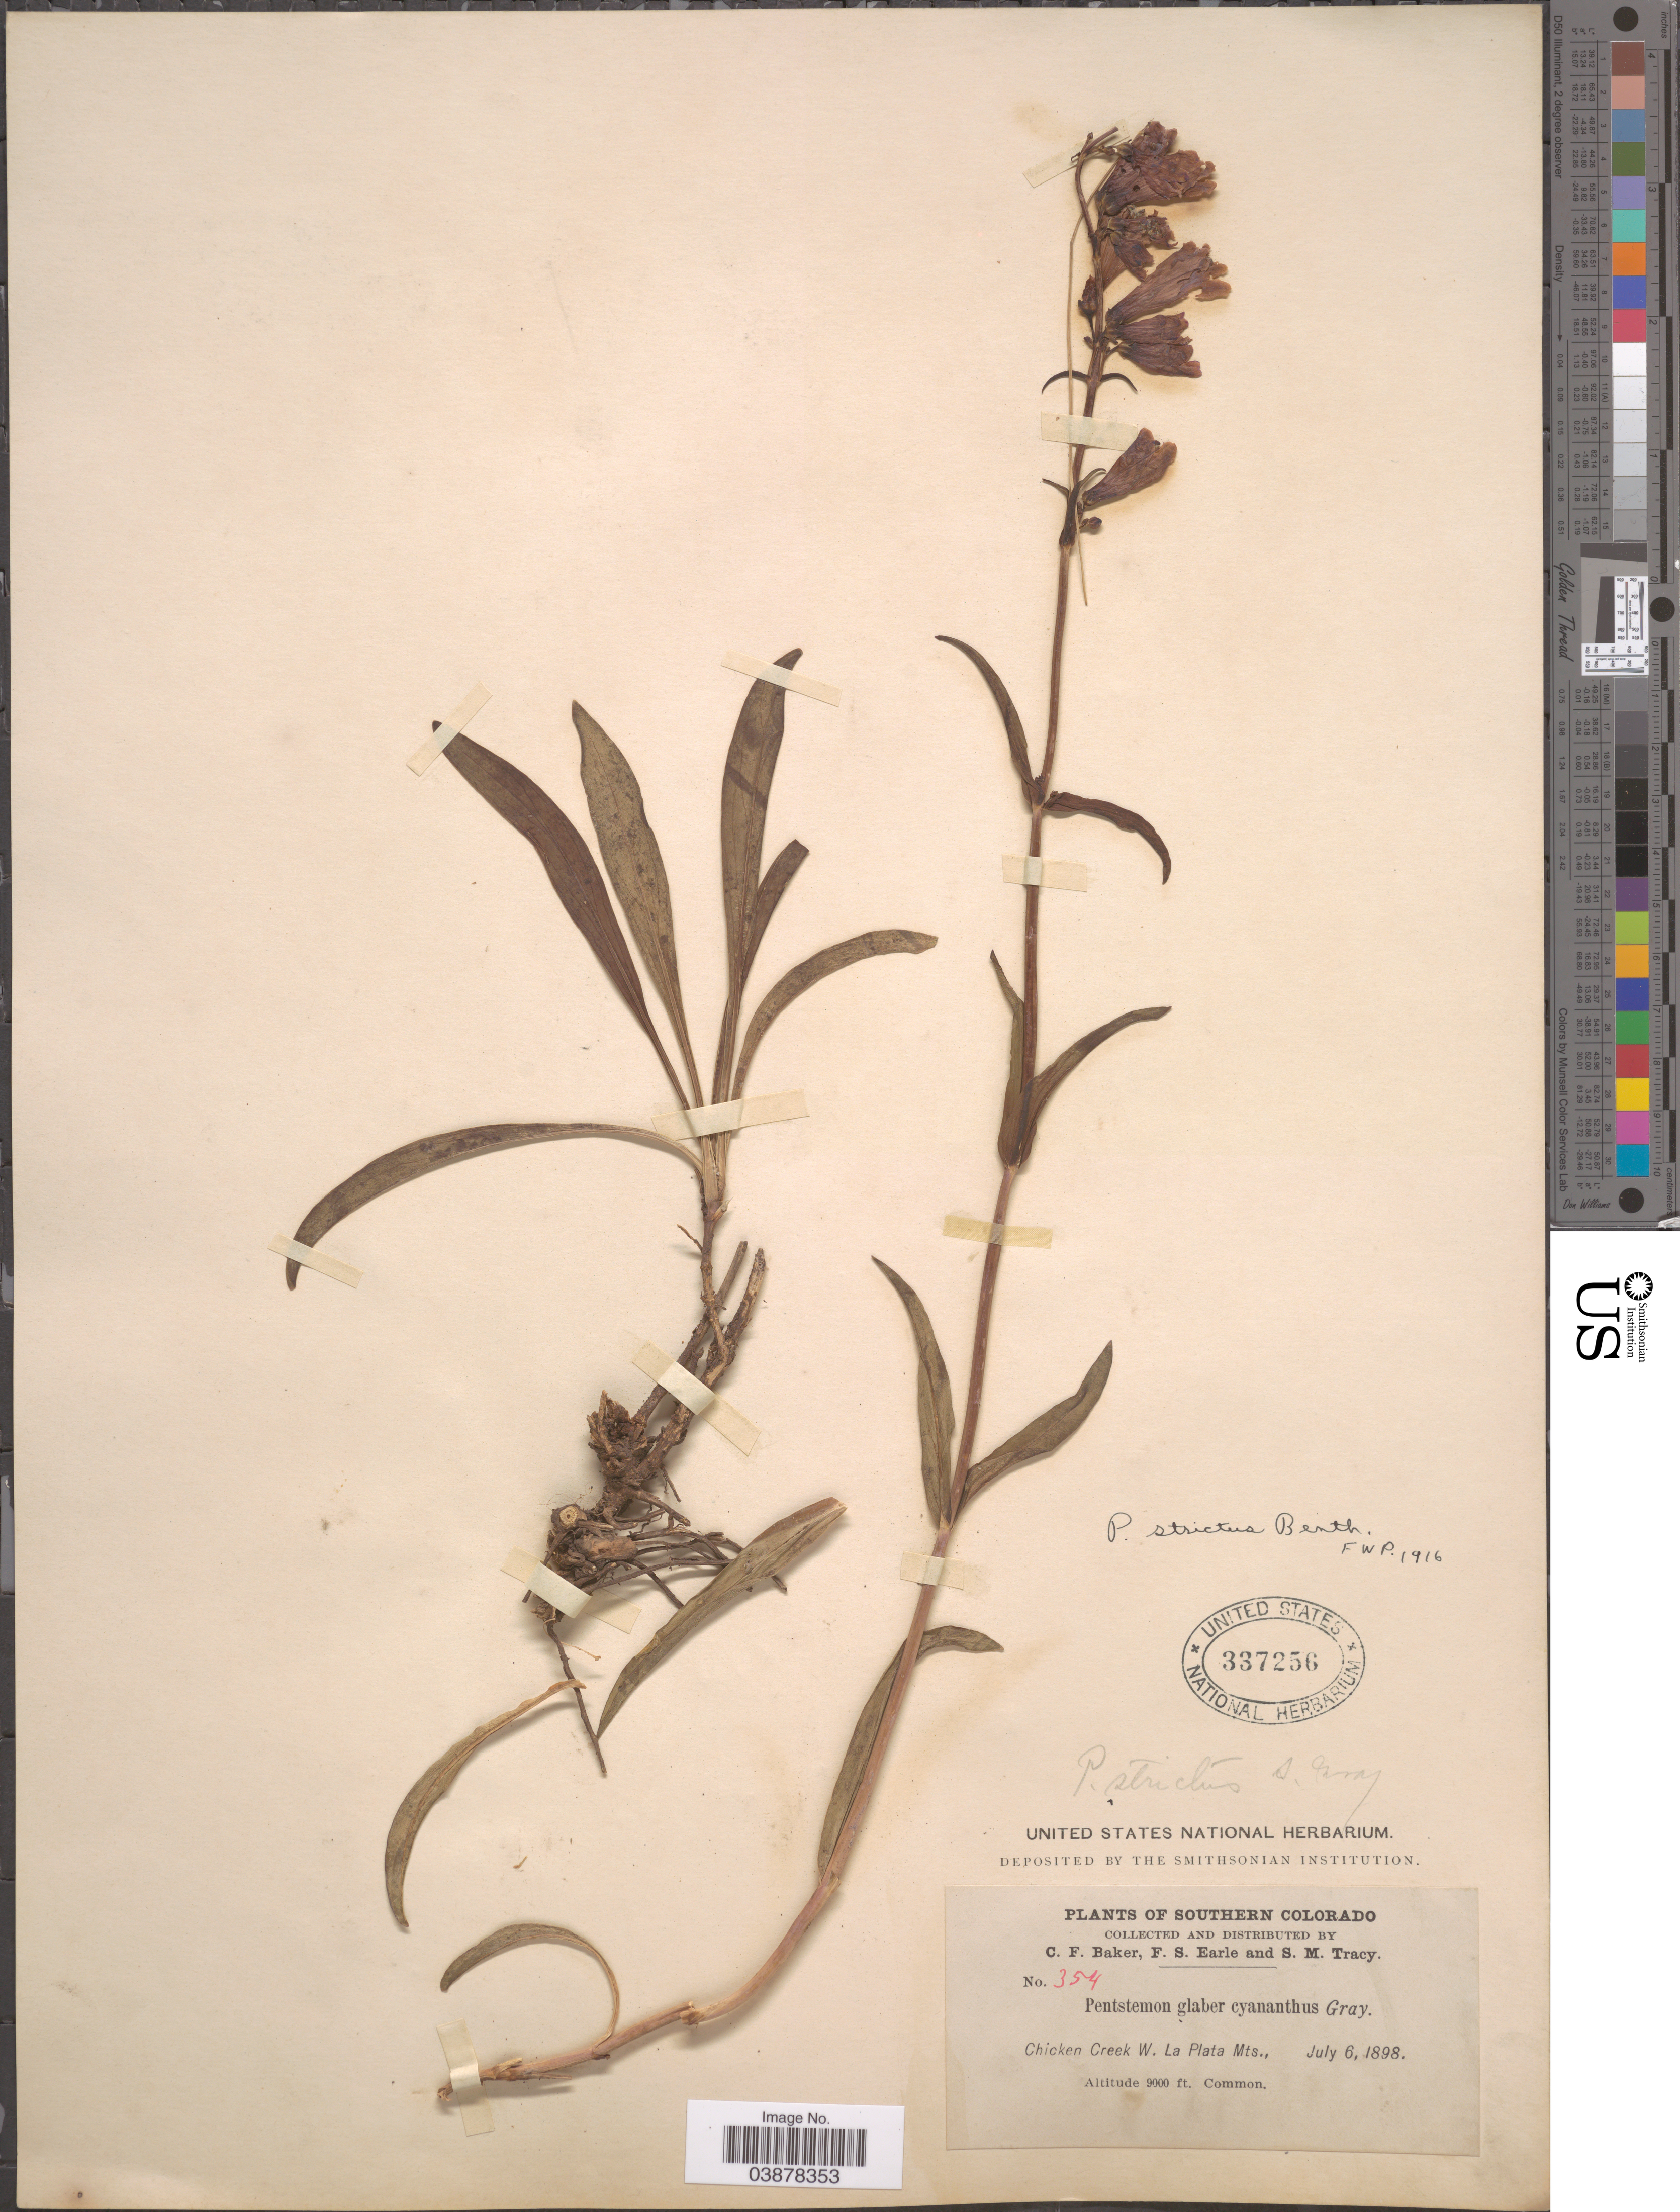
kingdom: Plantae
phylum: Tracheophyta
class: Magnoliopsida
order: Lamiales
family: Plantaginaceae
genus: Penstemon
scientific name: Penstemon strictus subsp. strictus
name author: Benth.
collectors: C. F. Baker, F. S. Earle & S. M. Tracy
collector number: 354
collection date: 1898-07-06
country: United States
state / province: Colorado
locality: Southern Colorado. Chicken Creek W. La Plata Mts.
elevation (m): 2743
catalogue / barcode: US 337256